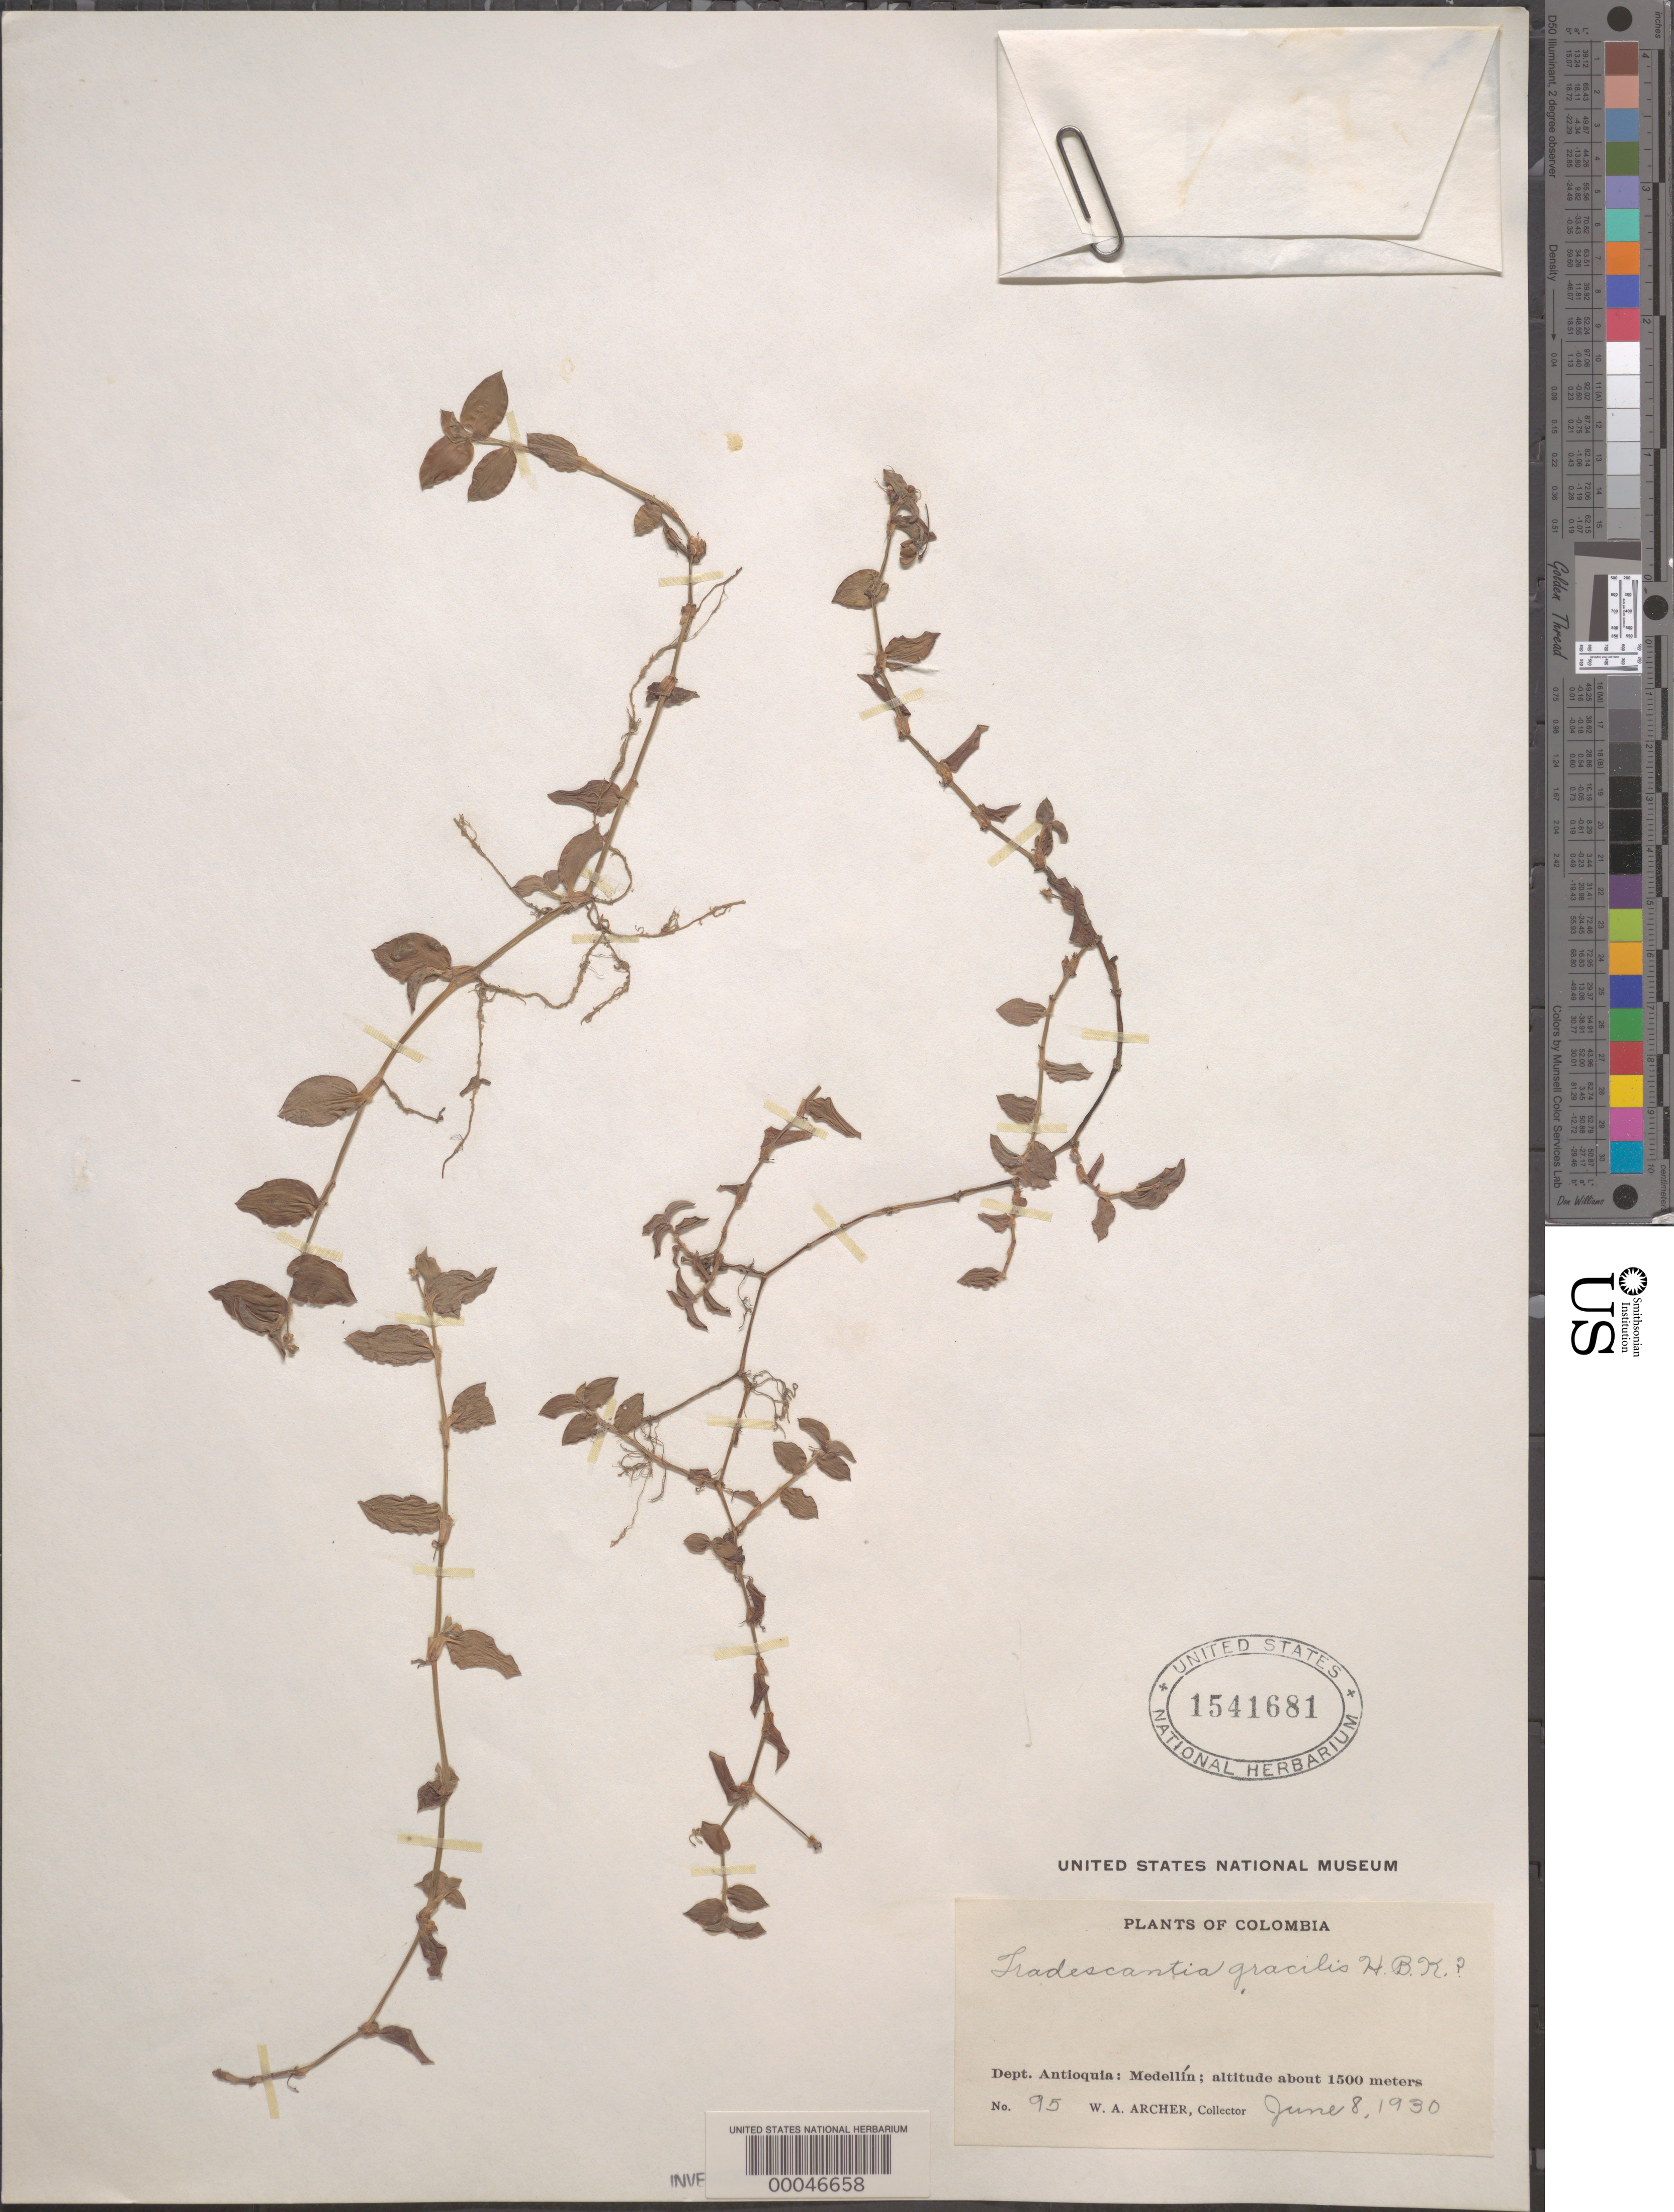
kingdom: Plantae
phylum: Tracheophyta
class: Liliopsida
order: Commelinales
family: Commelinaceae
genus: Callisia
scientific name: Callisia gracilis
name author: (Kunth) D.R. Hunt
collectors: W. A. Archer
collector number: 95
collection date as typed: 08 Jun 1930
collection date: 1930-06-08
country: Colombia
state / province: Antioquia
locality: Medellin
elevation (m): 1500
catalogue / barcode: US 1541681